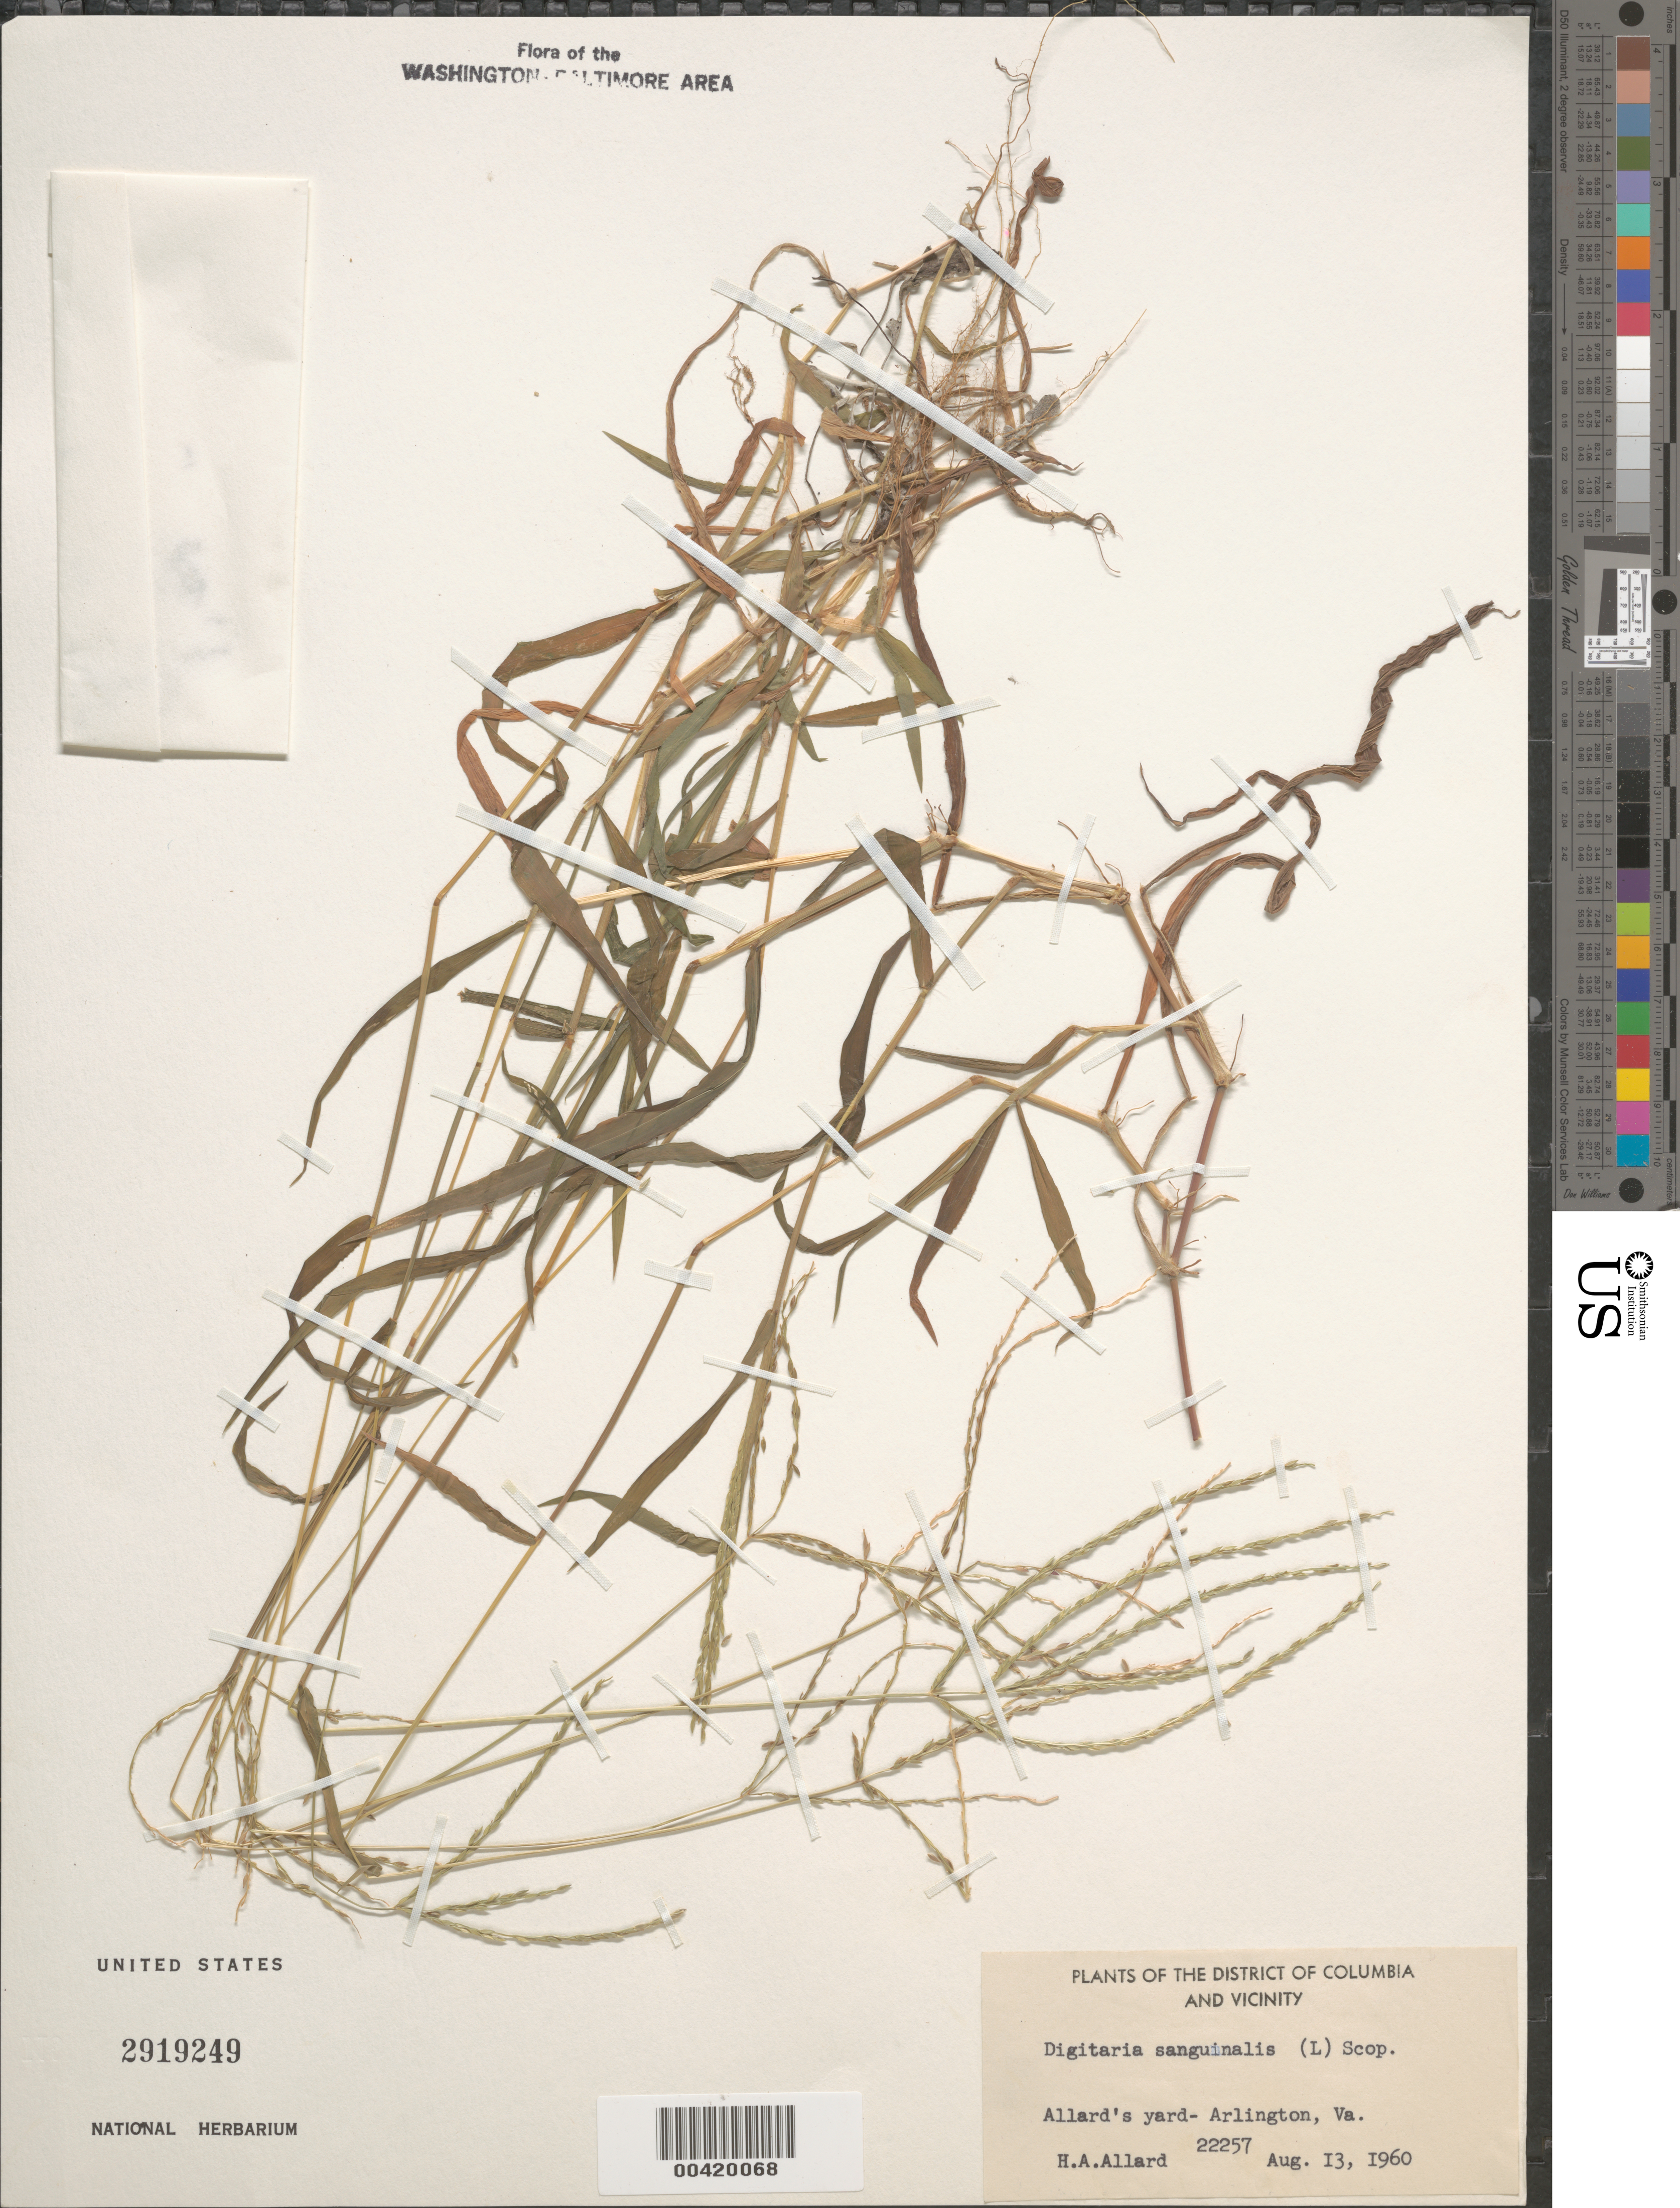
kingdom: Plantae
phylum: Tracheophyta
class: Liliopsida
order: Poales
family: Poaceae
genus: Digitaria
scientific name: Digitaria sanguinalis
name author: (L.) Scop.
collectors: H. A. Allard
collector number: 22257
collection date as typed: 13 Aug 1960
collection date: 1960-08-13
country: United States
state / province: Virginia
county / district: Arlington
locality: Allards Yard, Arlington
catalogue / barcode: US 2919249